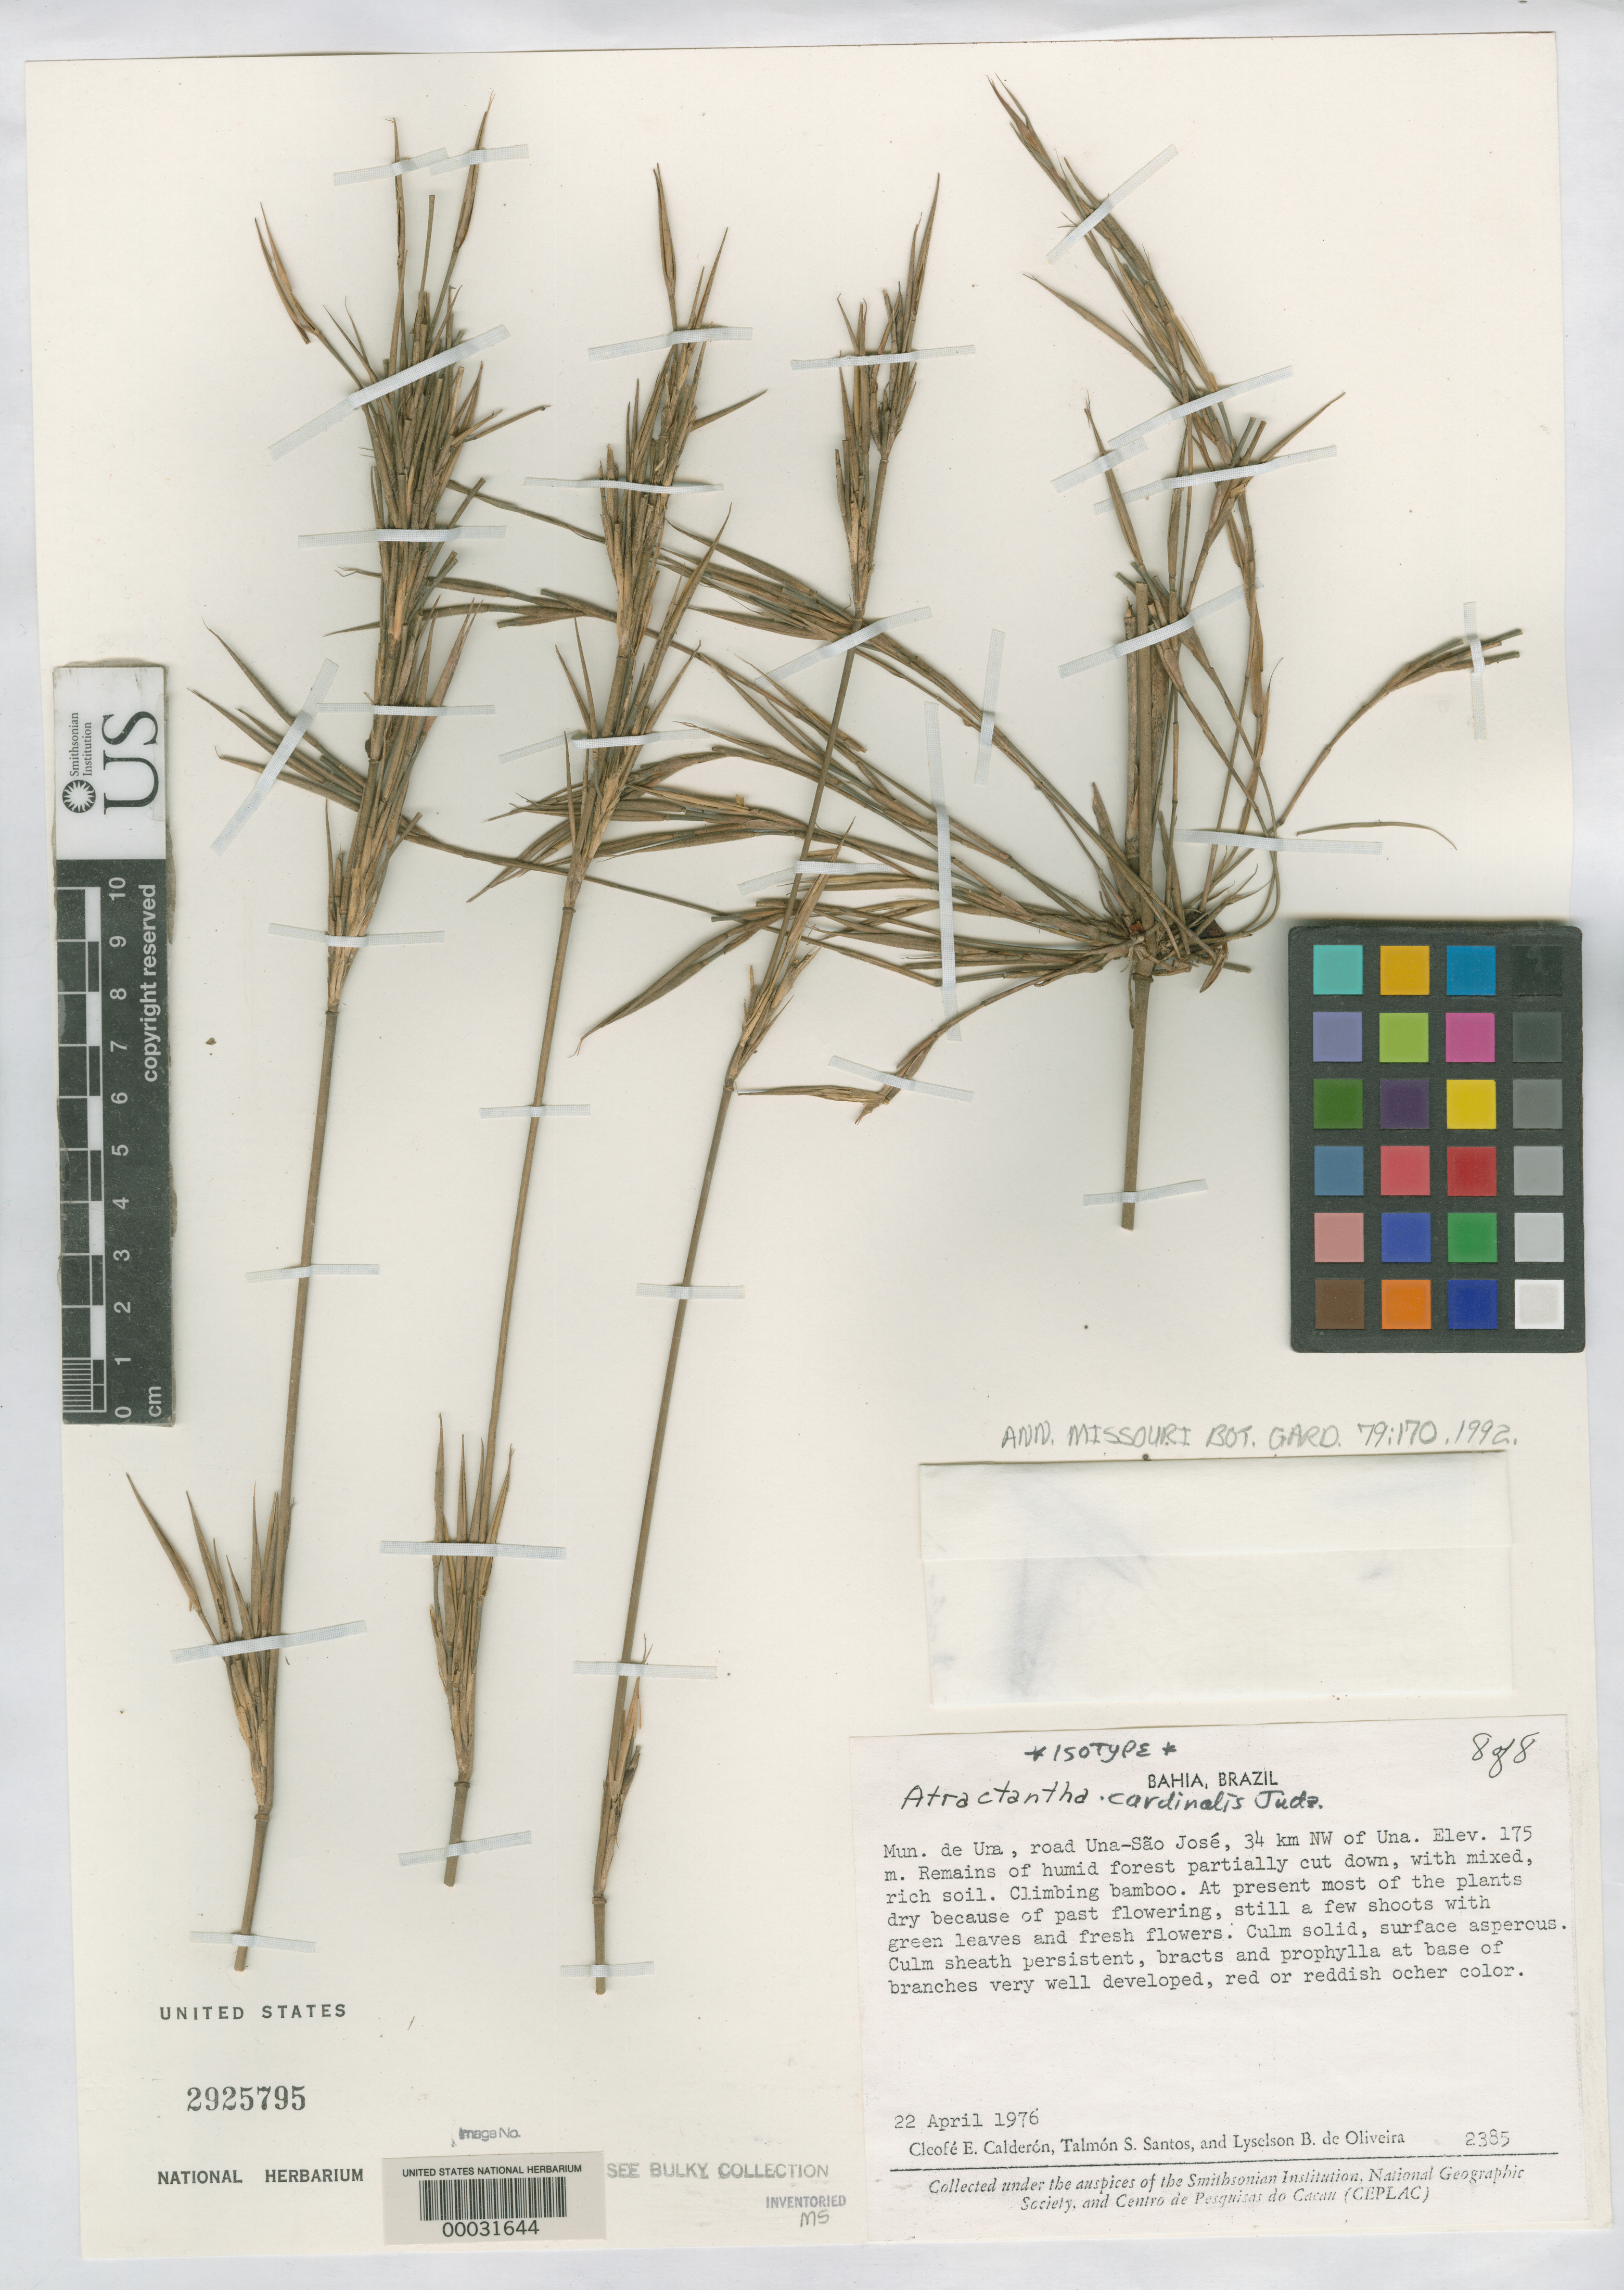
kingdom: Plantae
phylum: Tracheophyta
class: Liliopsida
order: Poales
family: Poaceae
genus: Atractantha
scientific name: Atractantha cardinalis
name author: Judz.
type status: Isotype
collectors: C. E. Calderón, T. S. Santos & L. Oliveira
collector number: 2385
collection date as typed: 22 Apr 1976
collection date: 1976-04-22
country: Brazil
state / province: Bahia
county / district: Una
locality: Una-Sao Jose road, 34 km NW of Una.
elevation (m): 175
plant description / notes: Additional type material filed separately with bulky bamboos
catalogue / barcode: US 2925795